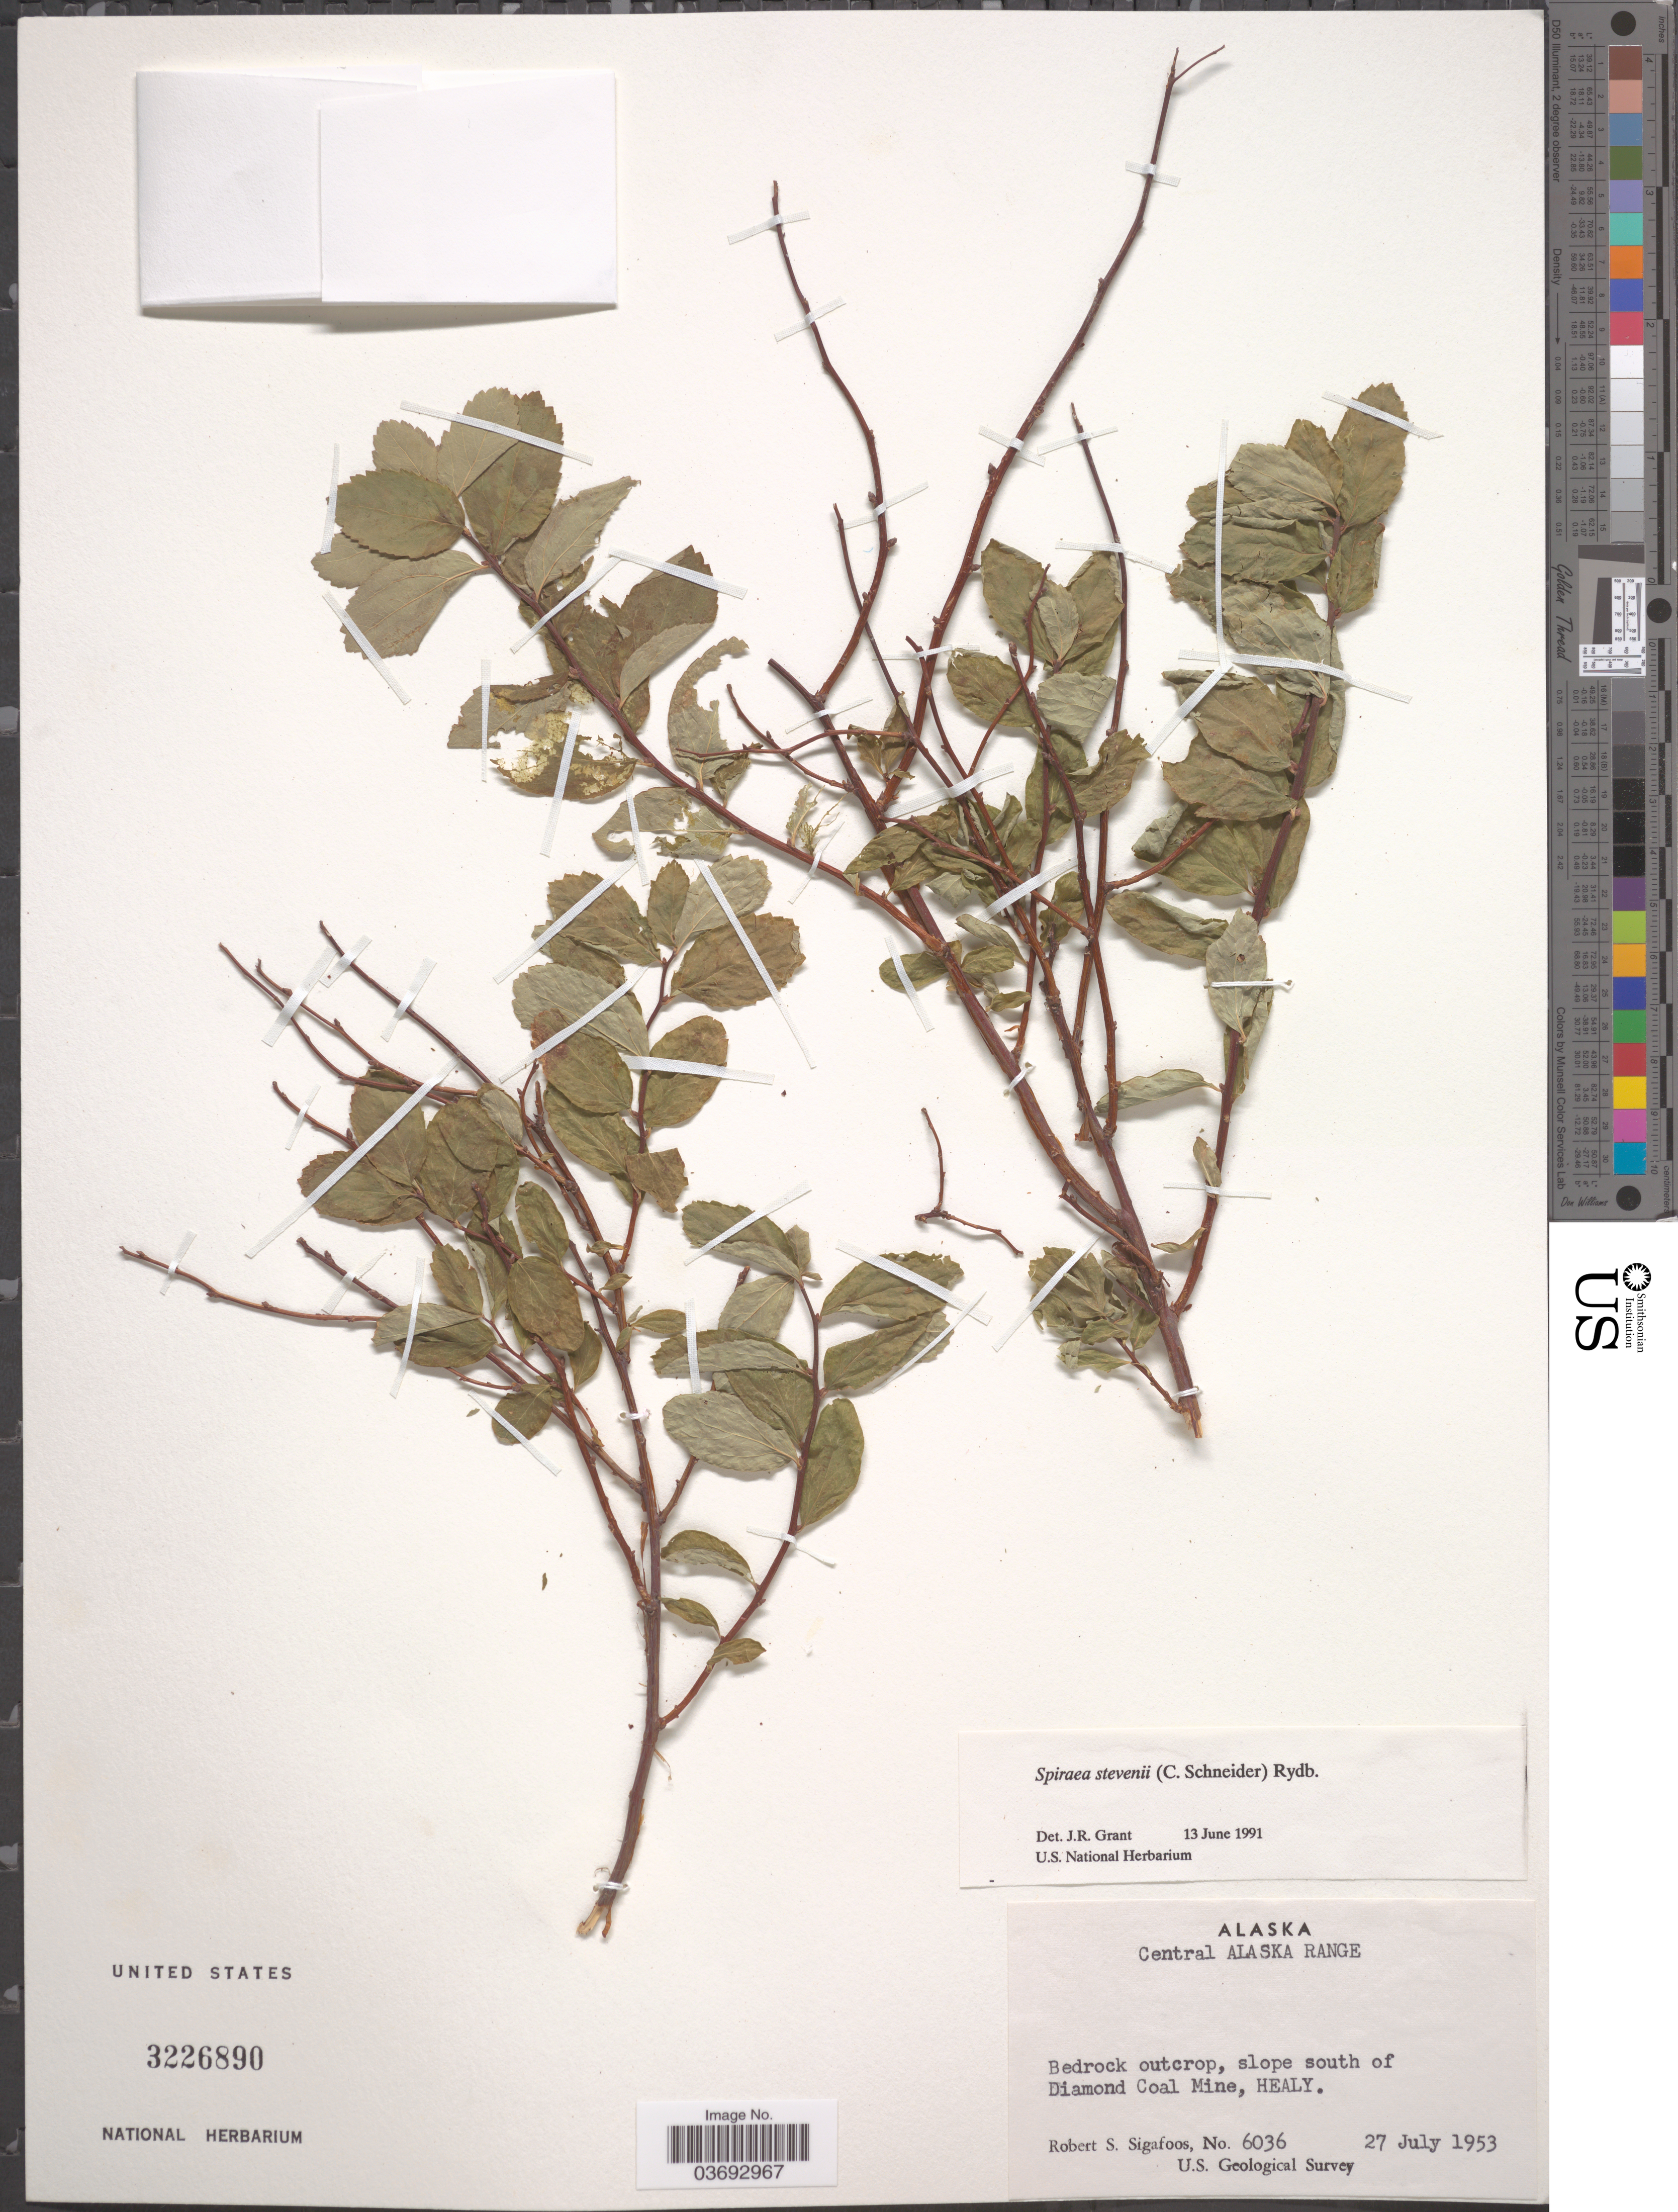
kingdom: Plantae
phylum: Tracheophyta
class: Magnoliopsida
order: Rosales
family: Rosaceae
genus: Spiraea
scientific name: Spiraea stevenii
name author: (C.K. Schneid.) Rydb.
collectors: R. Sigafoos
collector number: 6036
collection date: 1953-07-27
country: United States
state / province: Alaska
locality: Central Alaska Range. Bedrock outcrop, slope south of Diamond Coal Mine, Healy.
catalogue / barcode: US 3226890